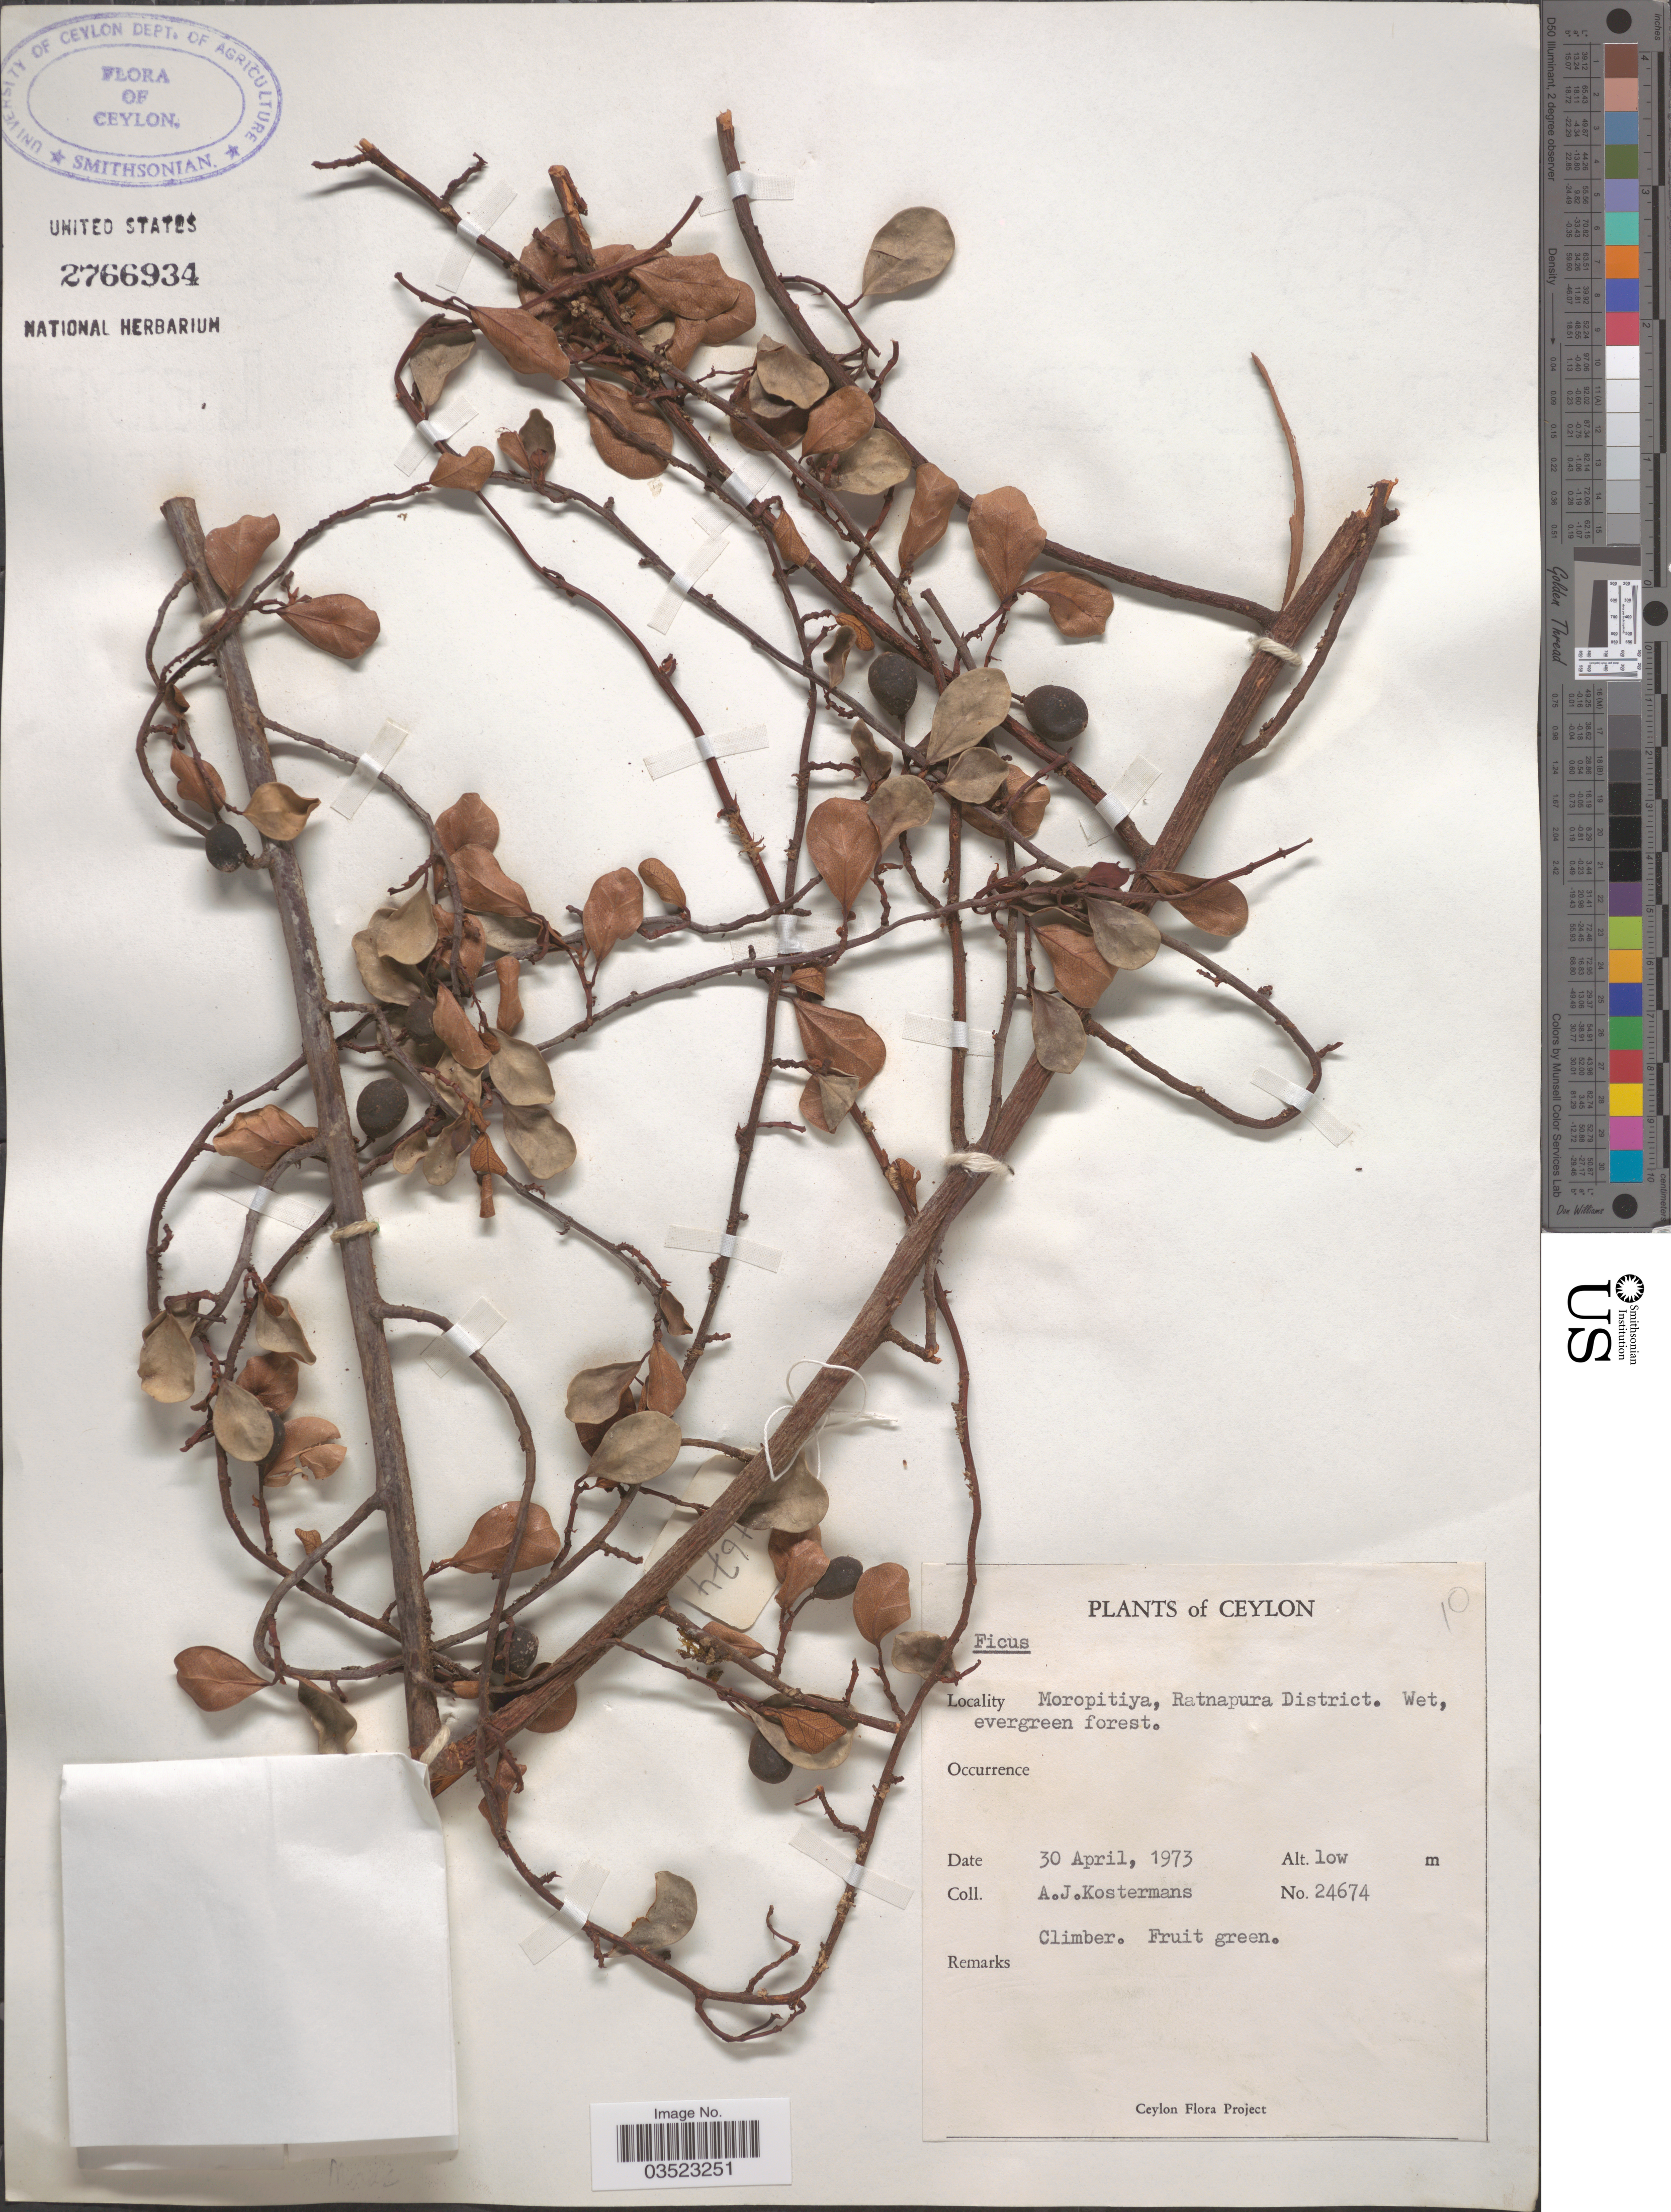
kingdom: Plantae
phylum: Tracheophyta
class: Magnoliopsida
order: Rosales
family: Moraceae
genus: Ficus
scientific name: Ficus sp.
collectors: A. J. G. Kostermans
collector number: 24674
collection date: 1973-04-30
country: Sri Lanka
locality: Ceylon. Moropitiya, Ratnapura District. Wet, evergreen forest.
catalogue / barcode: US 2766934